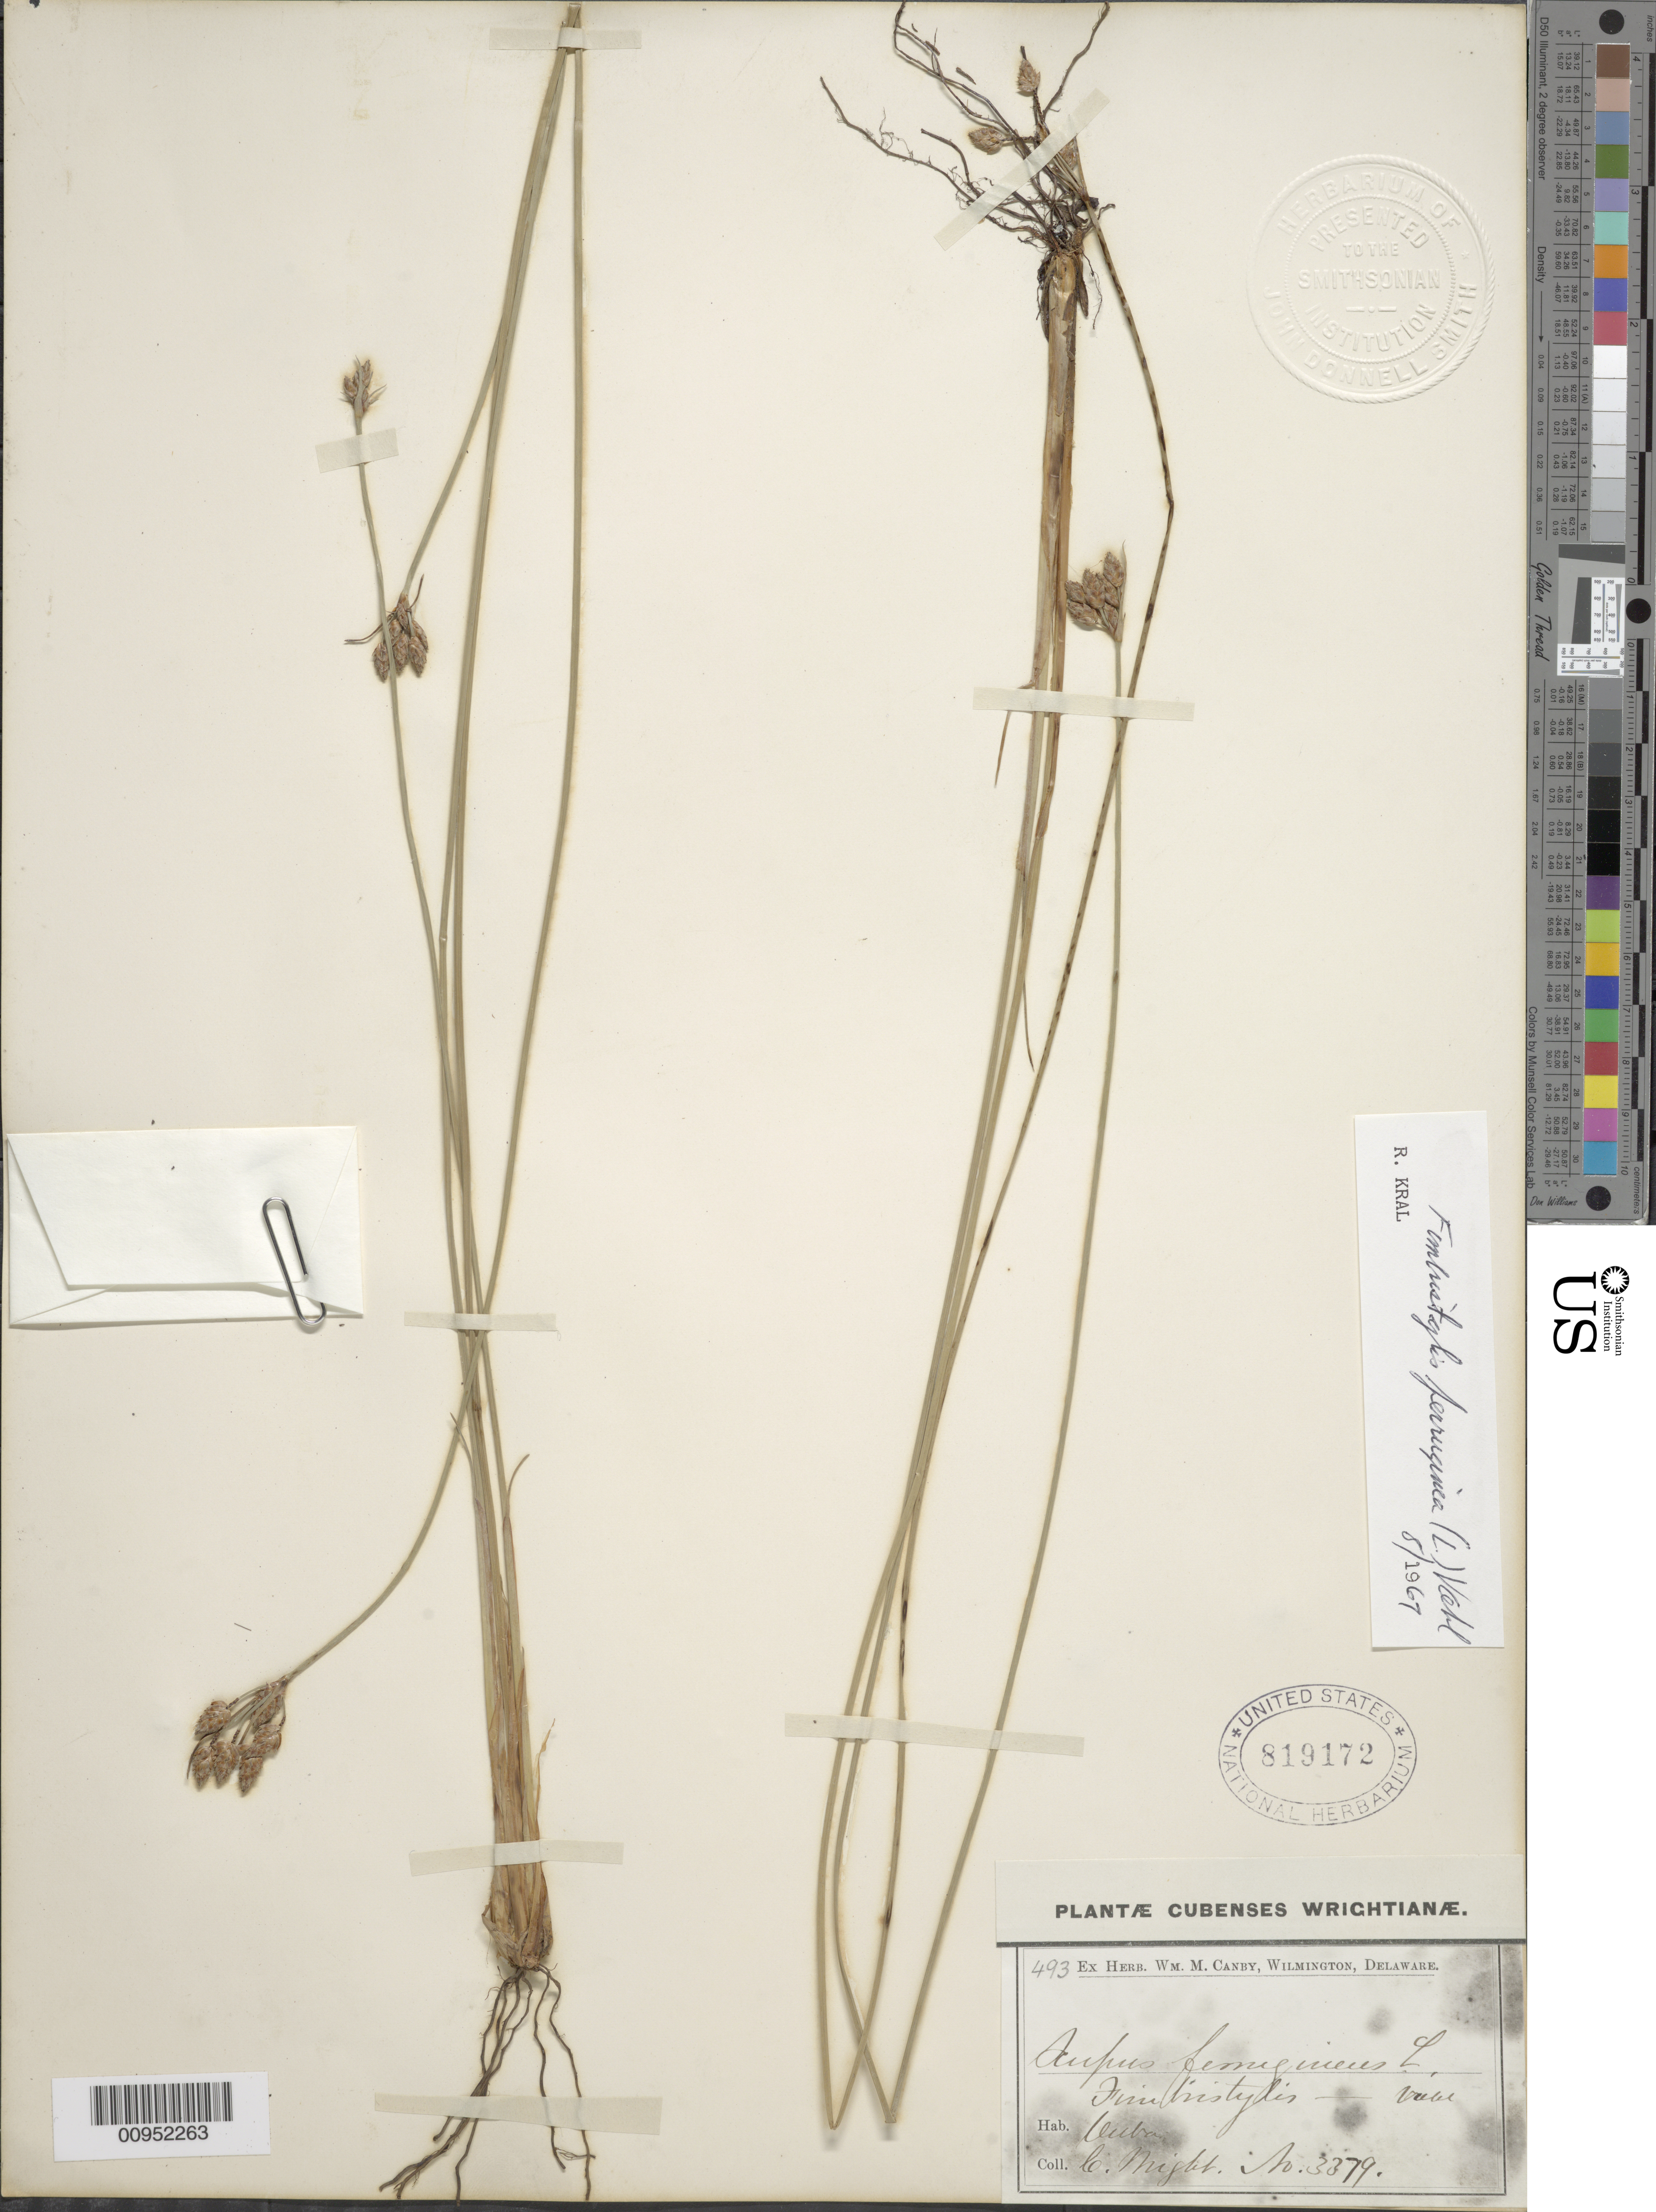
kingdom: Plantae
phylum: Tracheophyta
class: Liliopsida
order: Poales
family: Cyperaceae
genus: Fimbristylis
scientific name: Fimbristylis ferruginea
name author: (L.) Vahl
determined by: Kral, Robert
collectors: C. Wright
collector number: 493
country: Cuba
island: Cuba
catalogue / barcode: US 819172